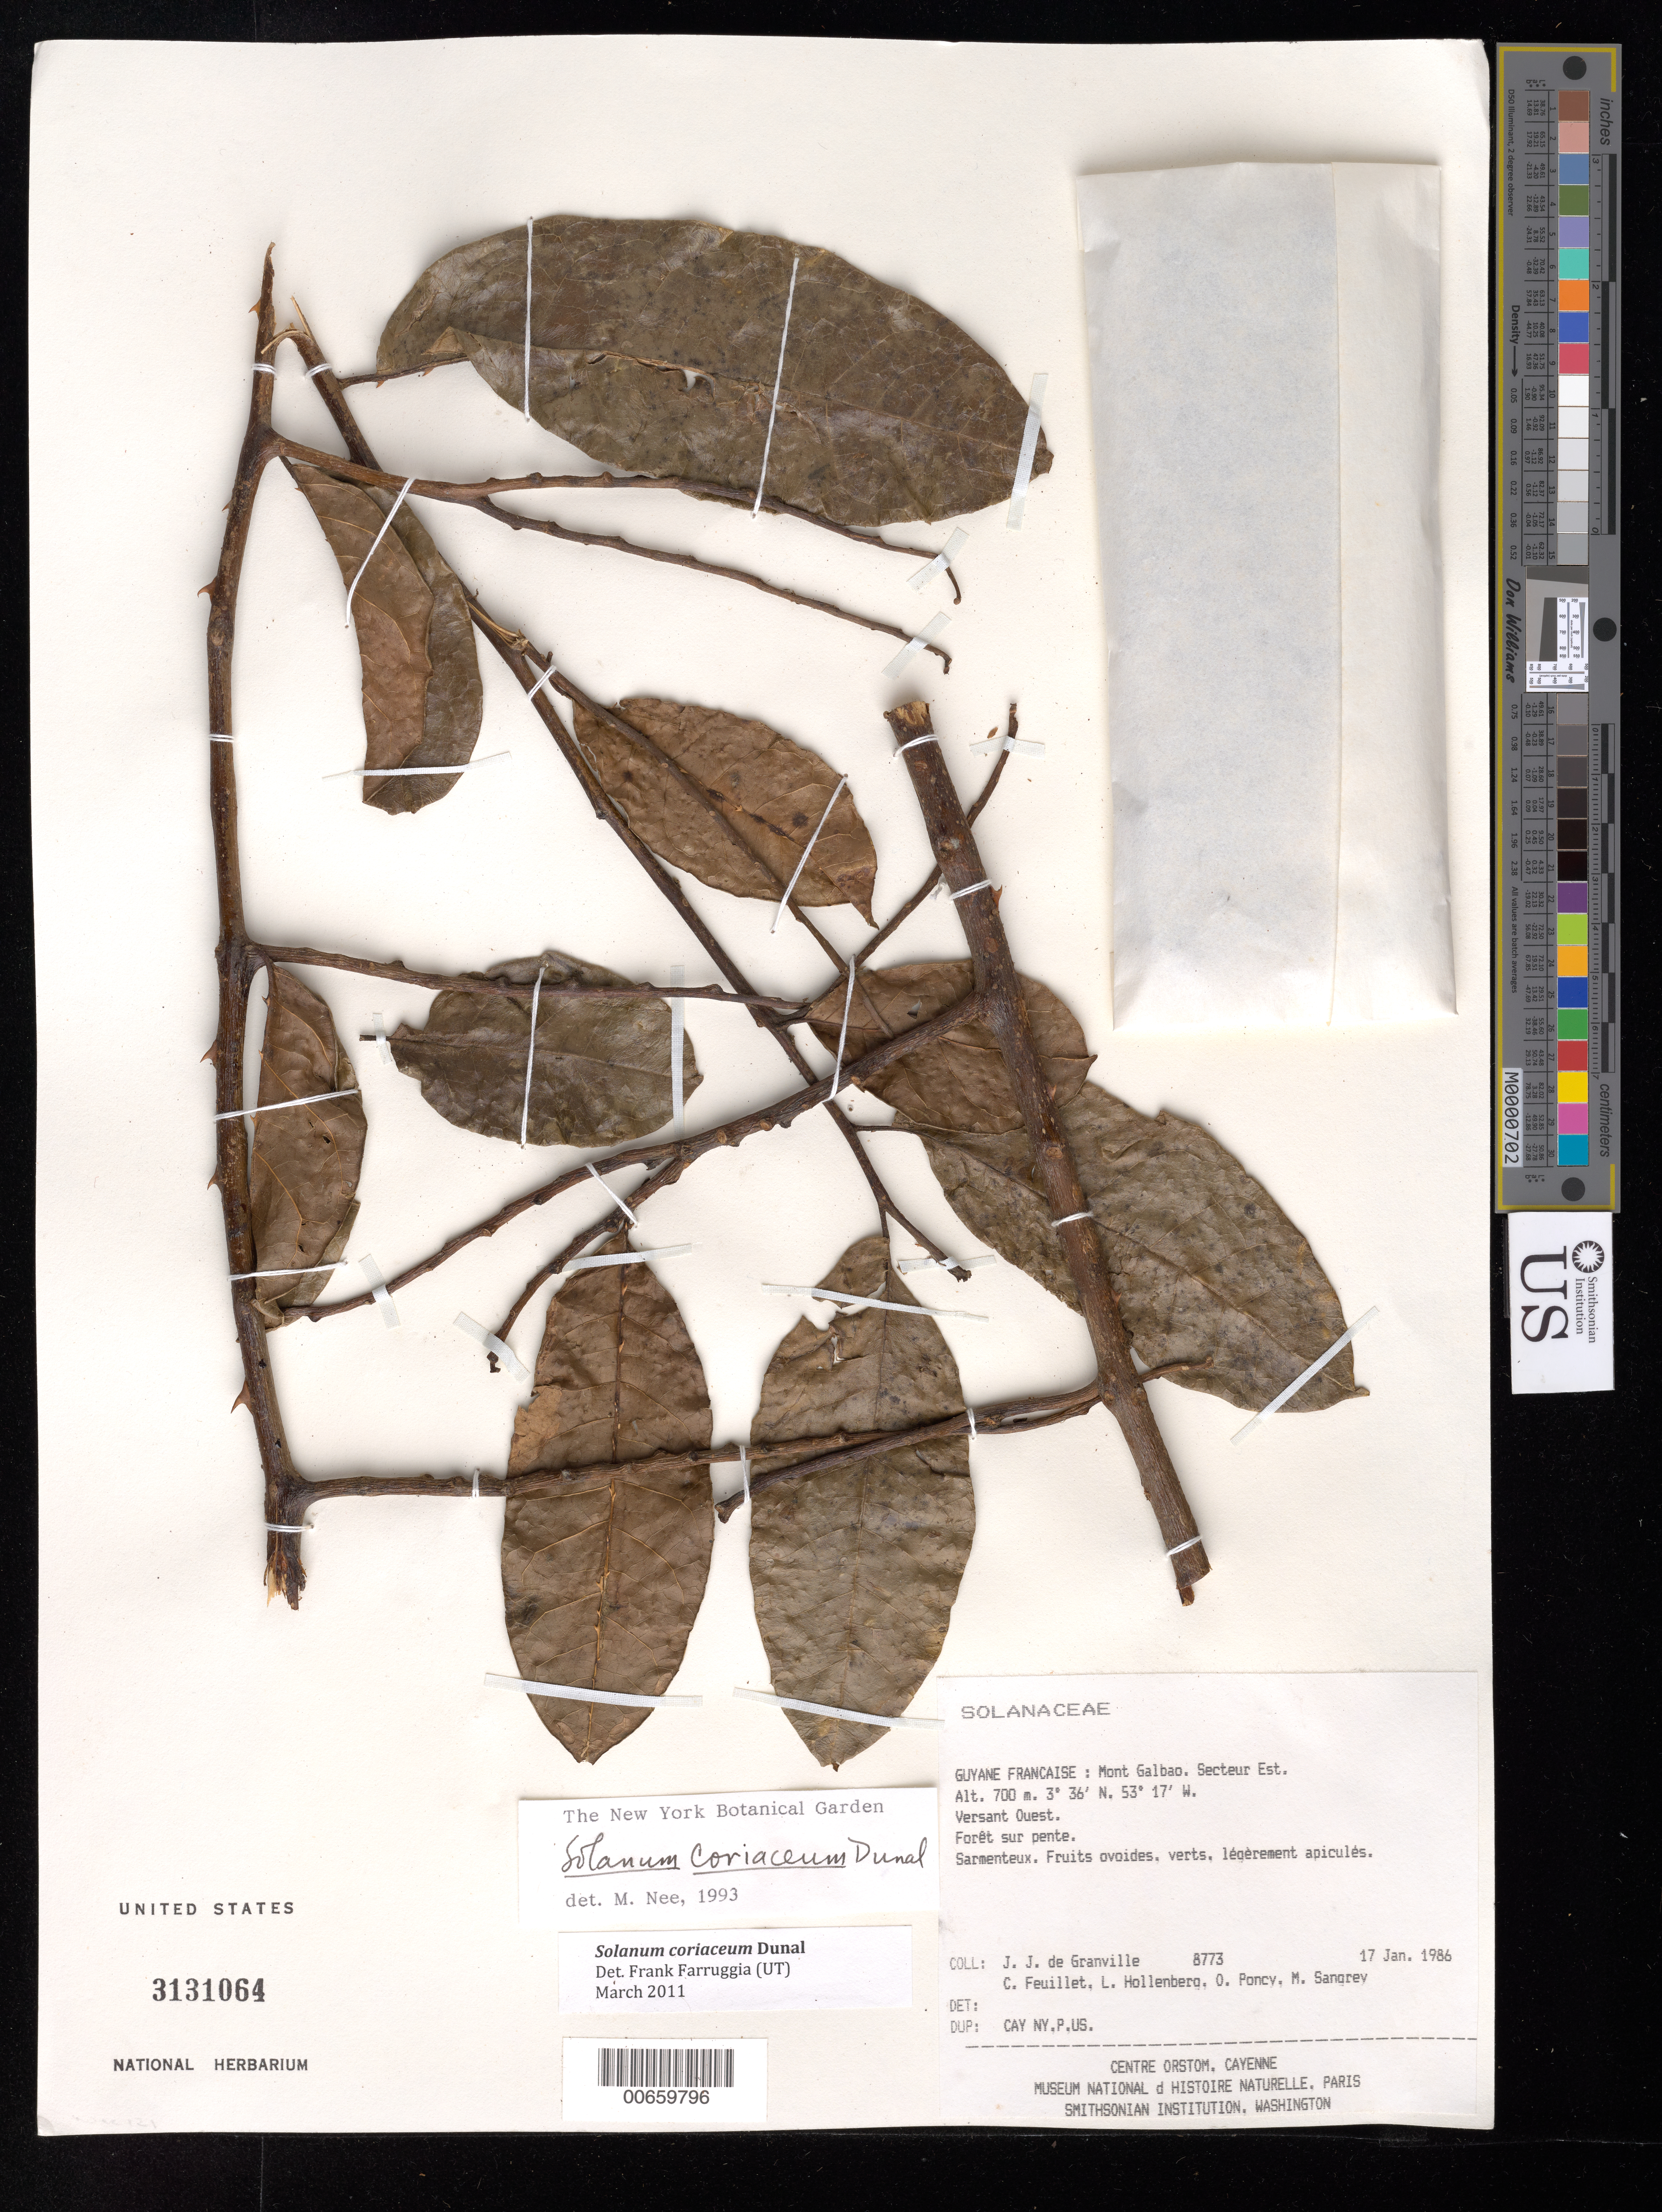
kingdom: Plantae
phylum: Tracheophyta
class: Magnoliopsida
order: Solanales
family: Solanaceae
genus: Solanum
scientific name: Solanum coriaceum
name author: Dunal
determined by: Nee, Michael H.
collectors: J.-J. de Granville, C. Feuillet, L. Hollenberg, O. Poncy & M. Sangrey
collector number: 8773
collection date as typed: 1 Jan 1986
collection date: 1986-01-01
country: French Guiana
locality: Mont Galbao. Secteur Est. Versant Ouest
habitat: Forêt sur pente.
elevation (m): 700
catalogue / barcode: US 3131064